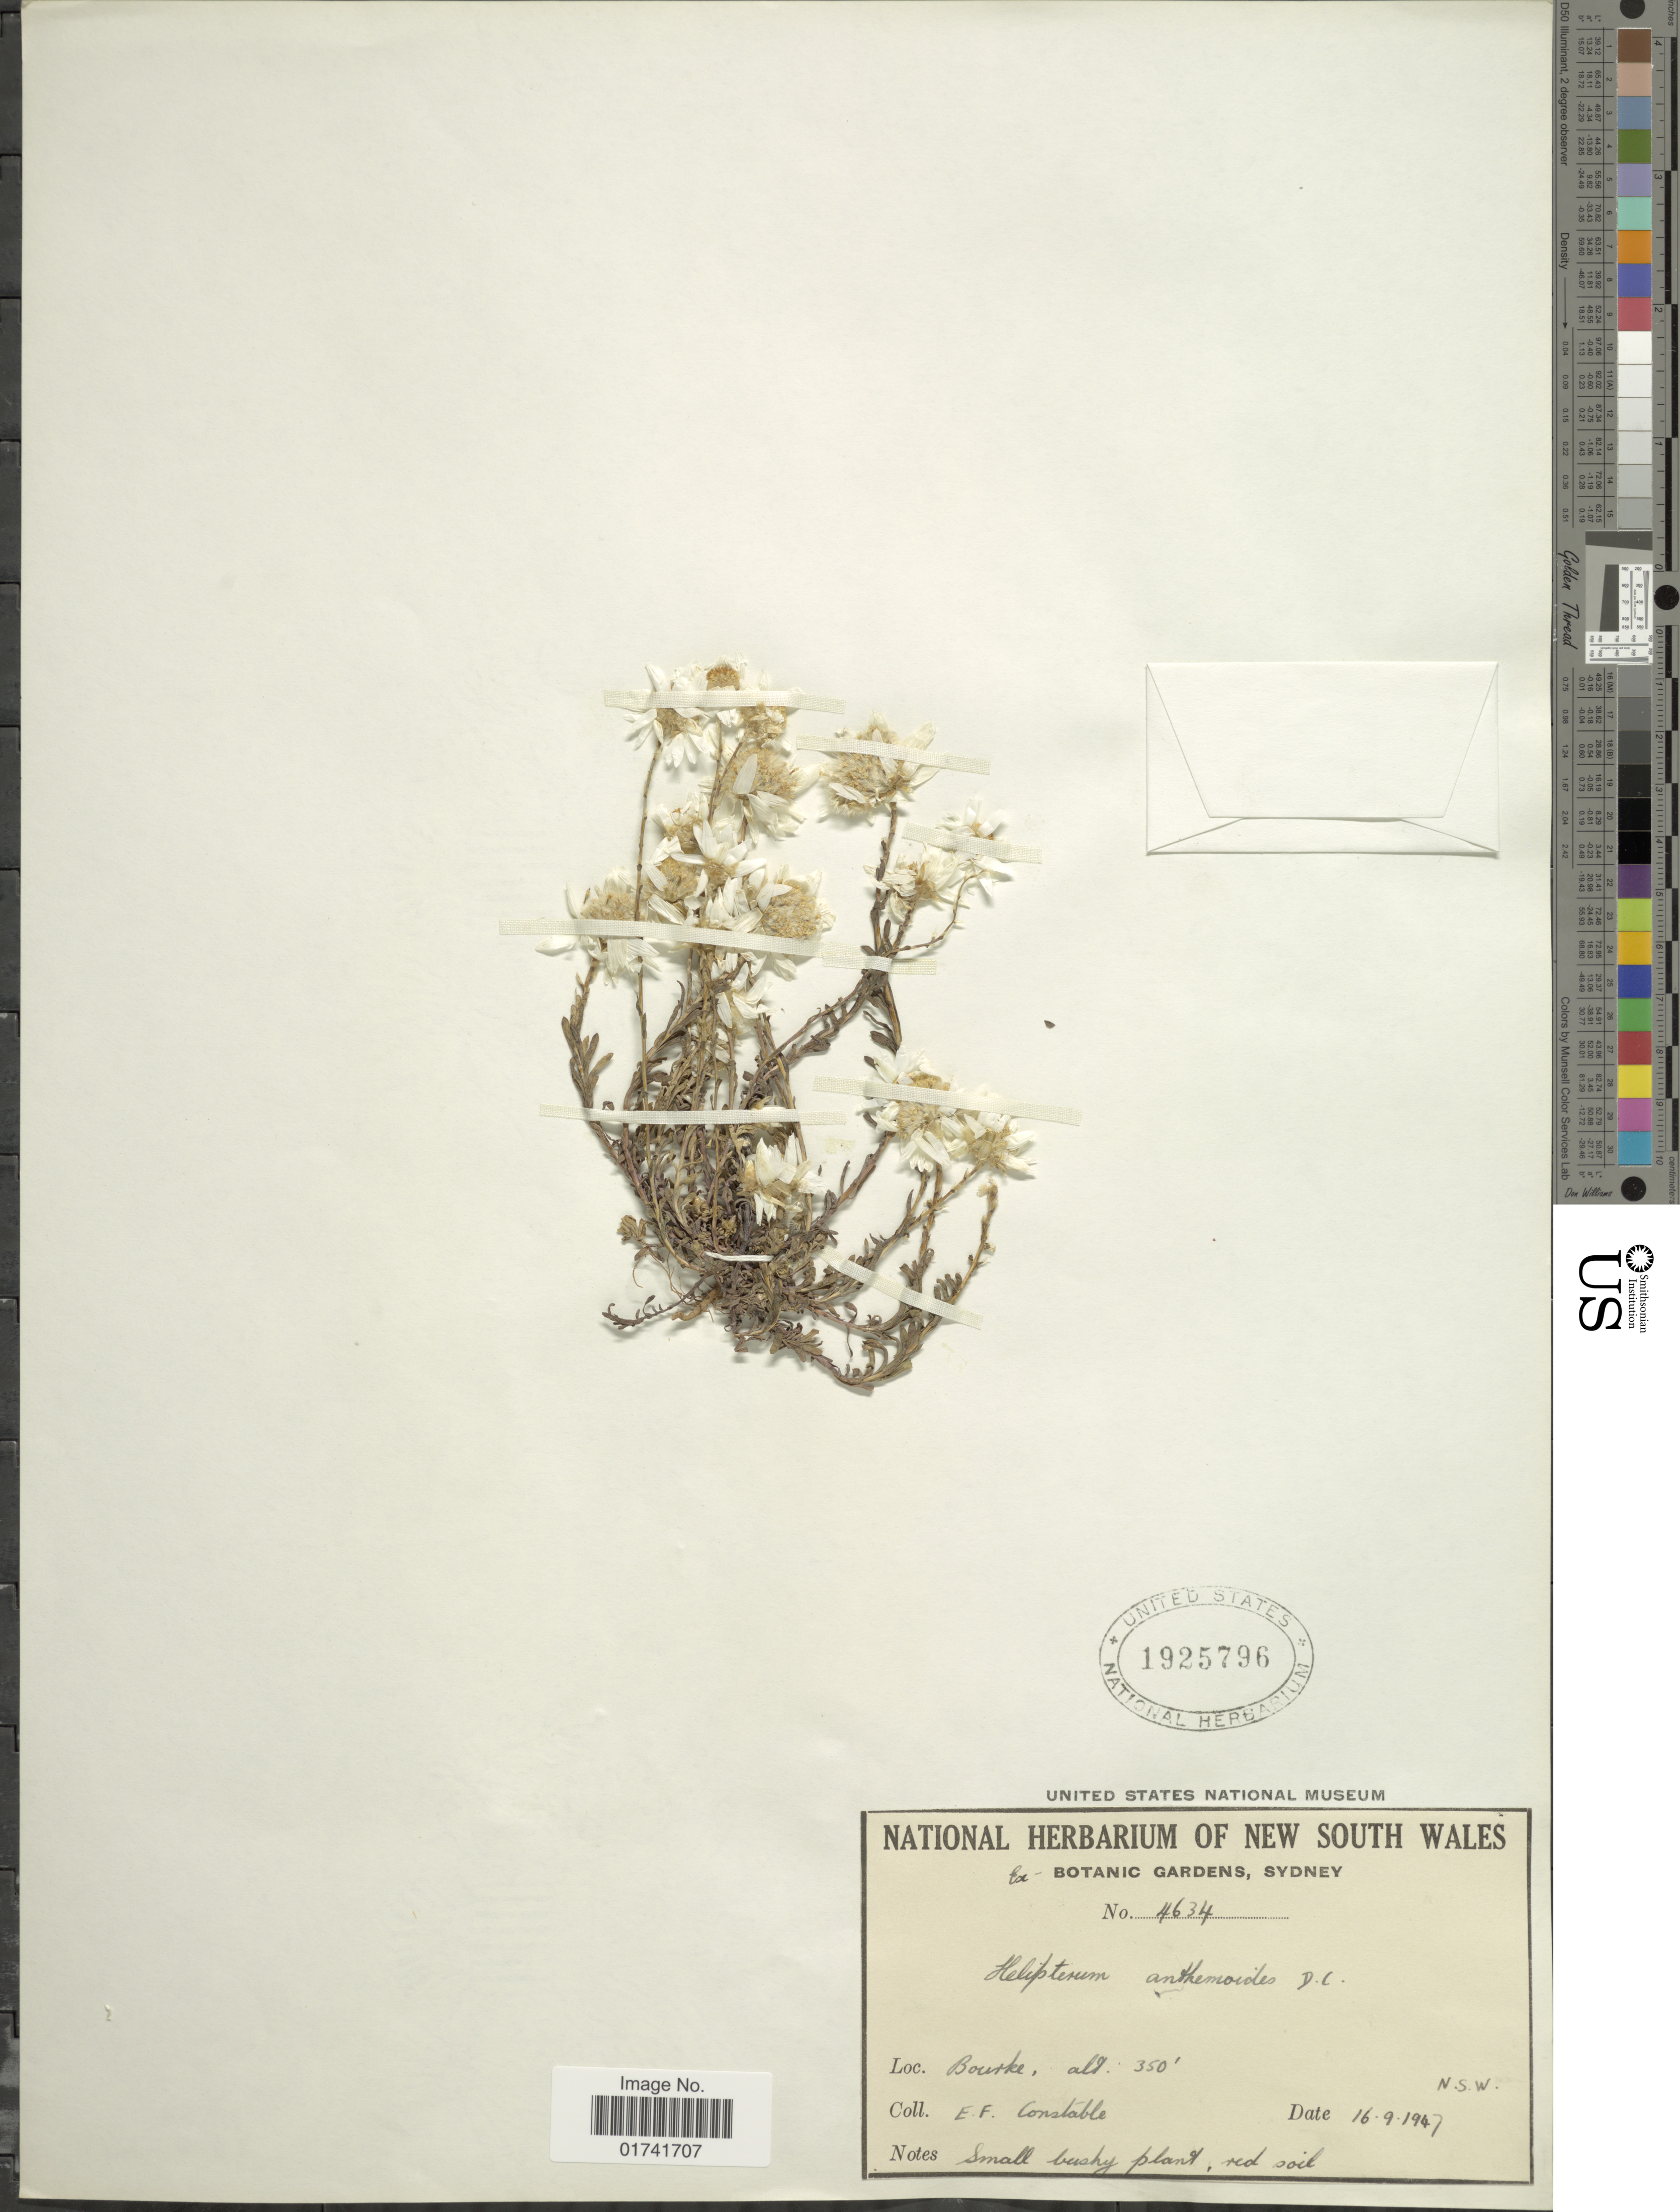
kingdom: Plantae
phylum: Tracheophyta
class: Magnoliopsida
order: Asterales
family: Asteraceae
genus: Rhodanthe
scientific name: Rhodanthe anthemoides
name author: (Sieber ex Spreng.) Paul G. Wilson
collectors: E. F. Constable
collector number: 4634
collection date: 1947-09-16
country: Australia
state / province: New South Wales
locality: Bourke.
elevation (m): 107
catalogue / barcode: US 1925796